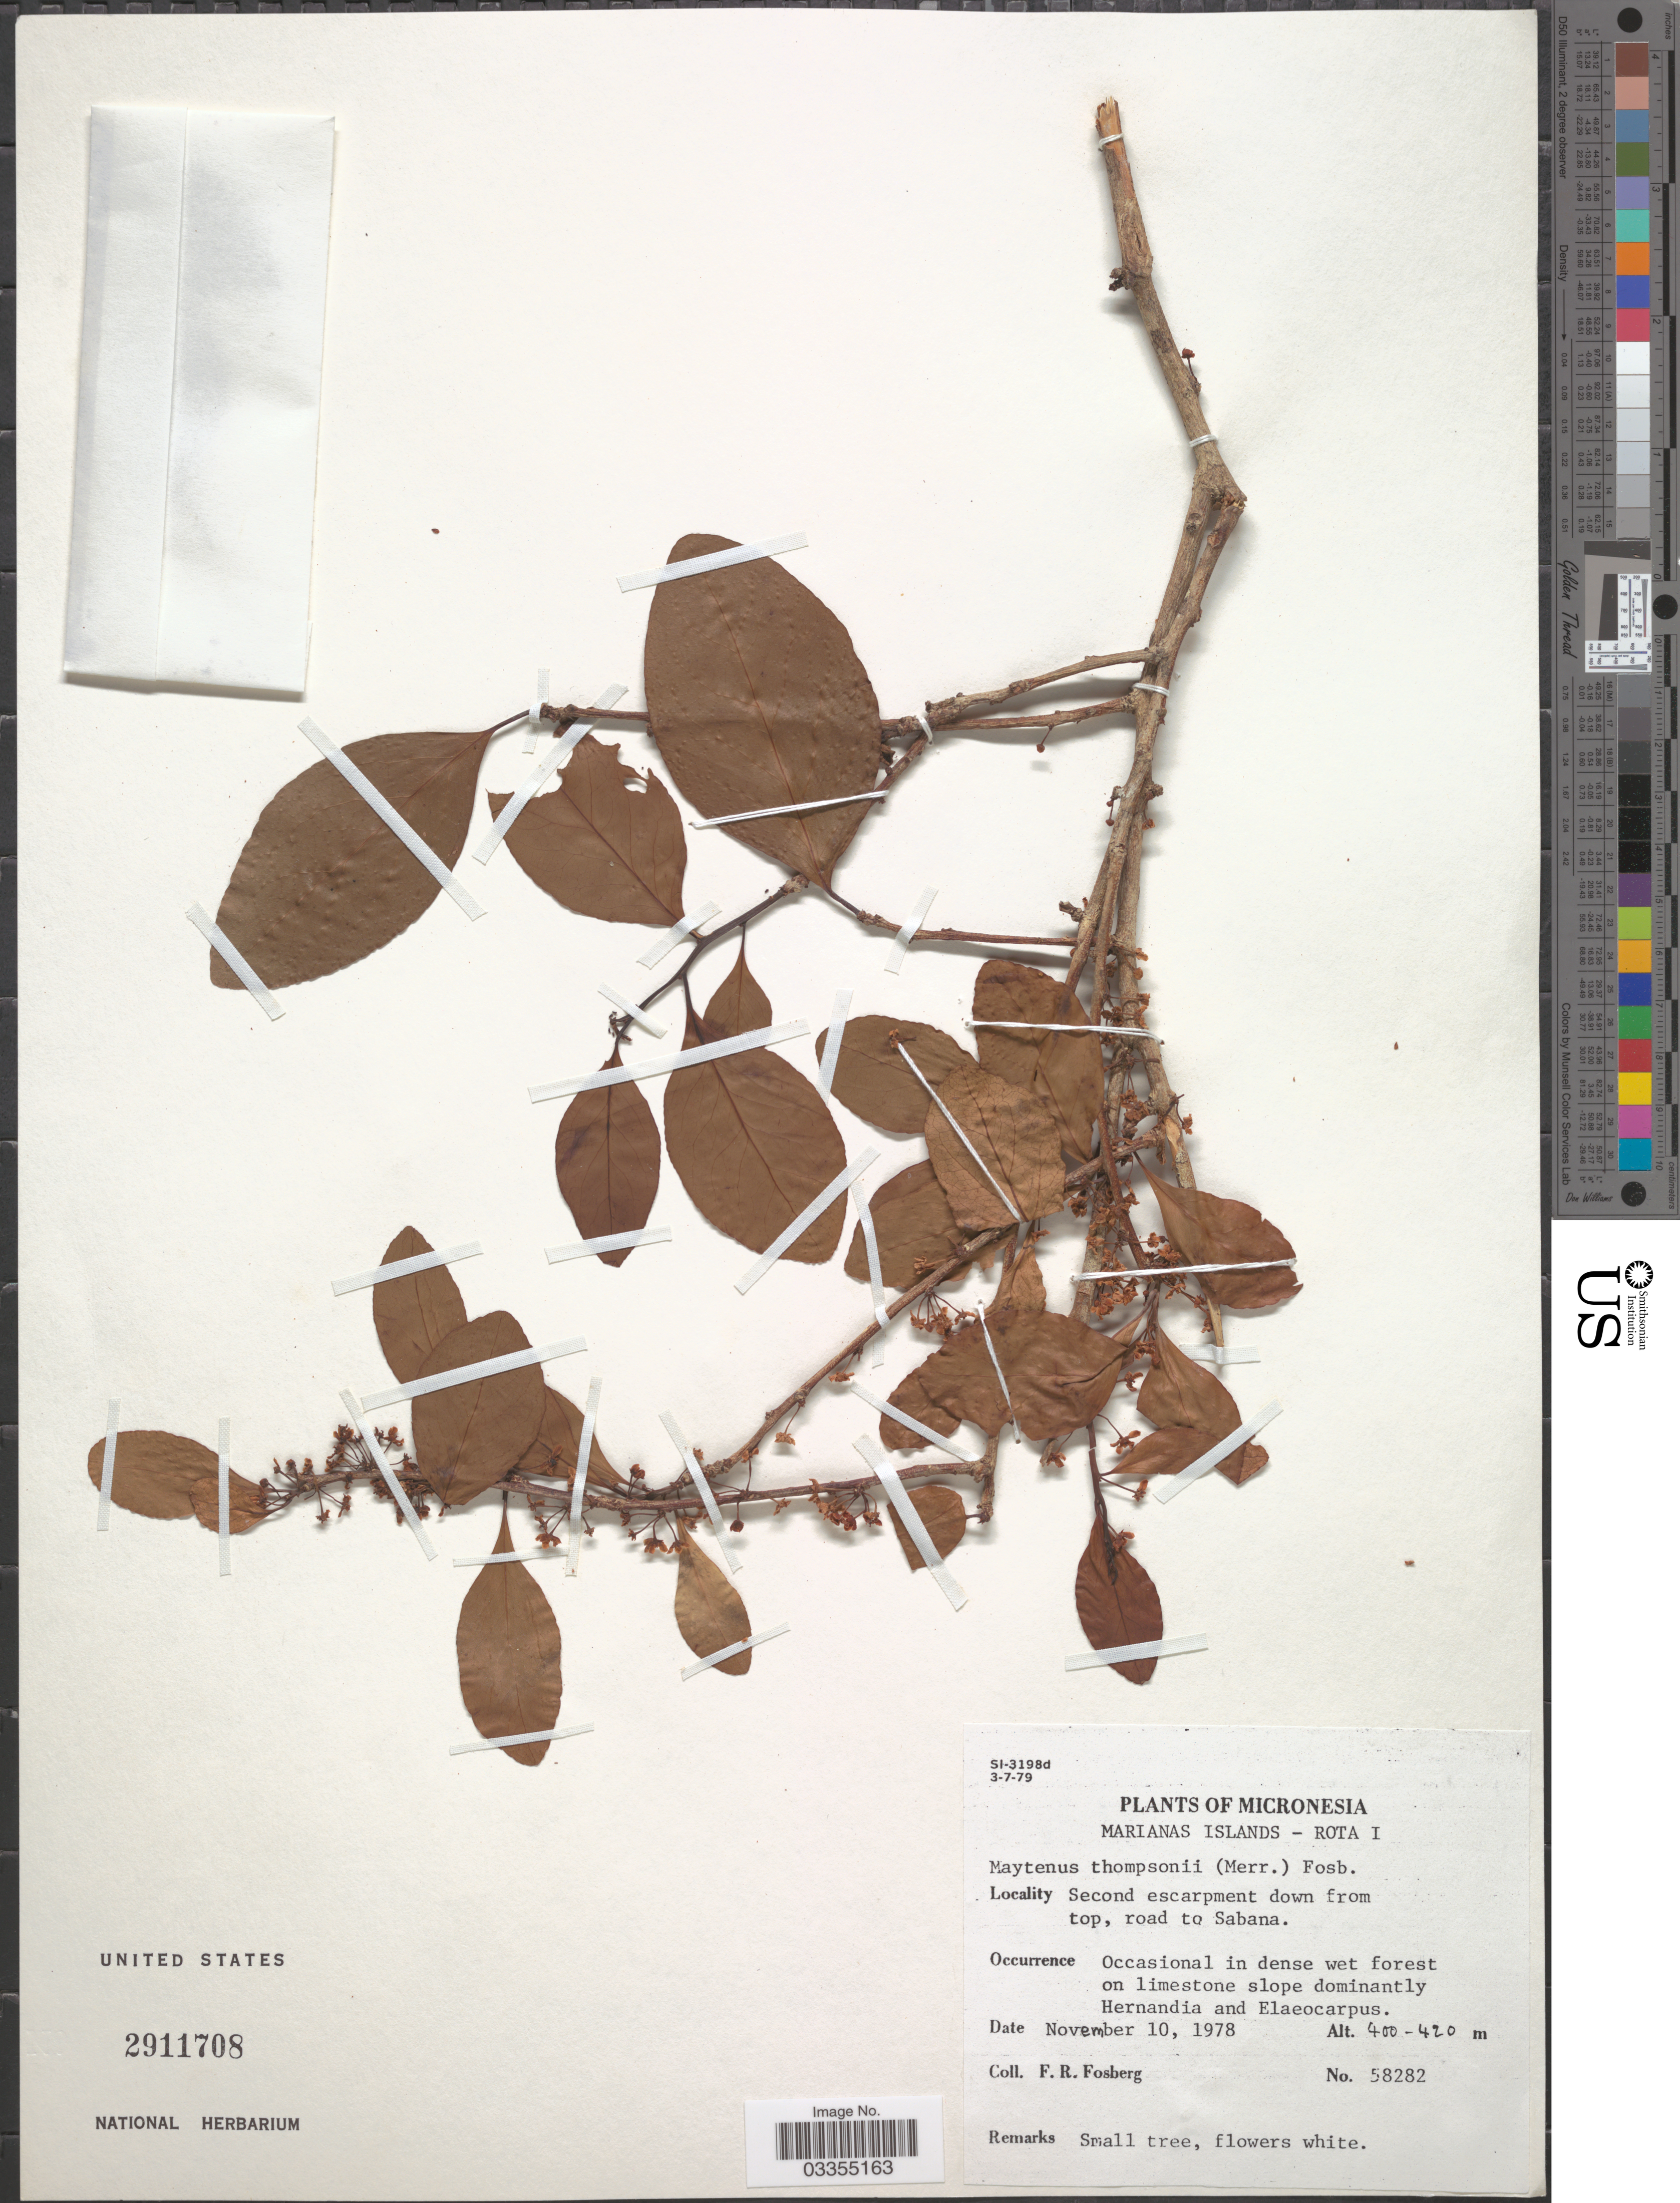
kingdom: Plantae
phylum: Tracheophyta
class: Magnoliopsida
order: Celastrales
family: Celastraceae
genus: Gymnosporia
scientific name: Gymnosporia thompsonii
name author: Merr.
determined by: Wagner, W. L., (BOT), Smithsonian Institution - National Museum of Natural History (UNITED STATES)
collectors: F. R. Fosberg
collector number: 58282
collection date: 1978-11-10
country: Northern Mariana Islands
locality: Micronesia. Marianas Islands - Rota I. Second escarpment down from top, road to Sabana.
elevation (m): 400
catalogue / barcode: US 2911708